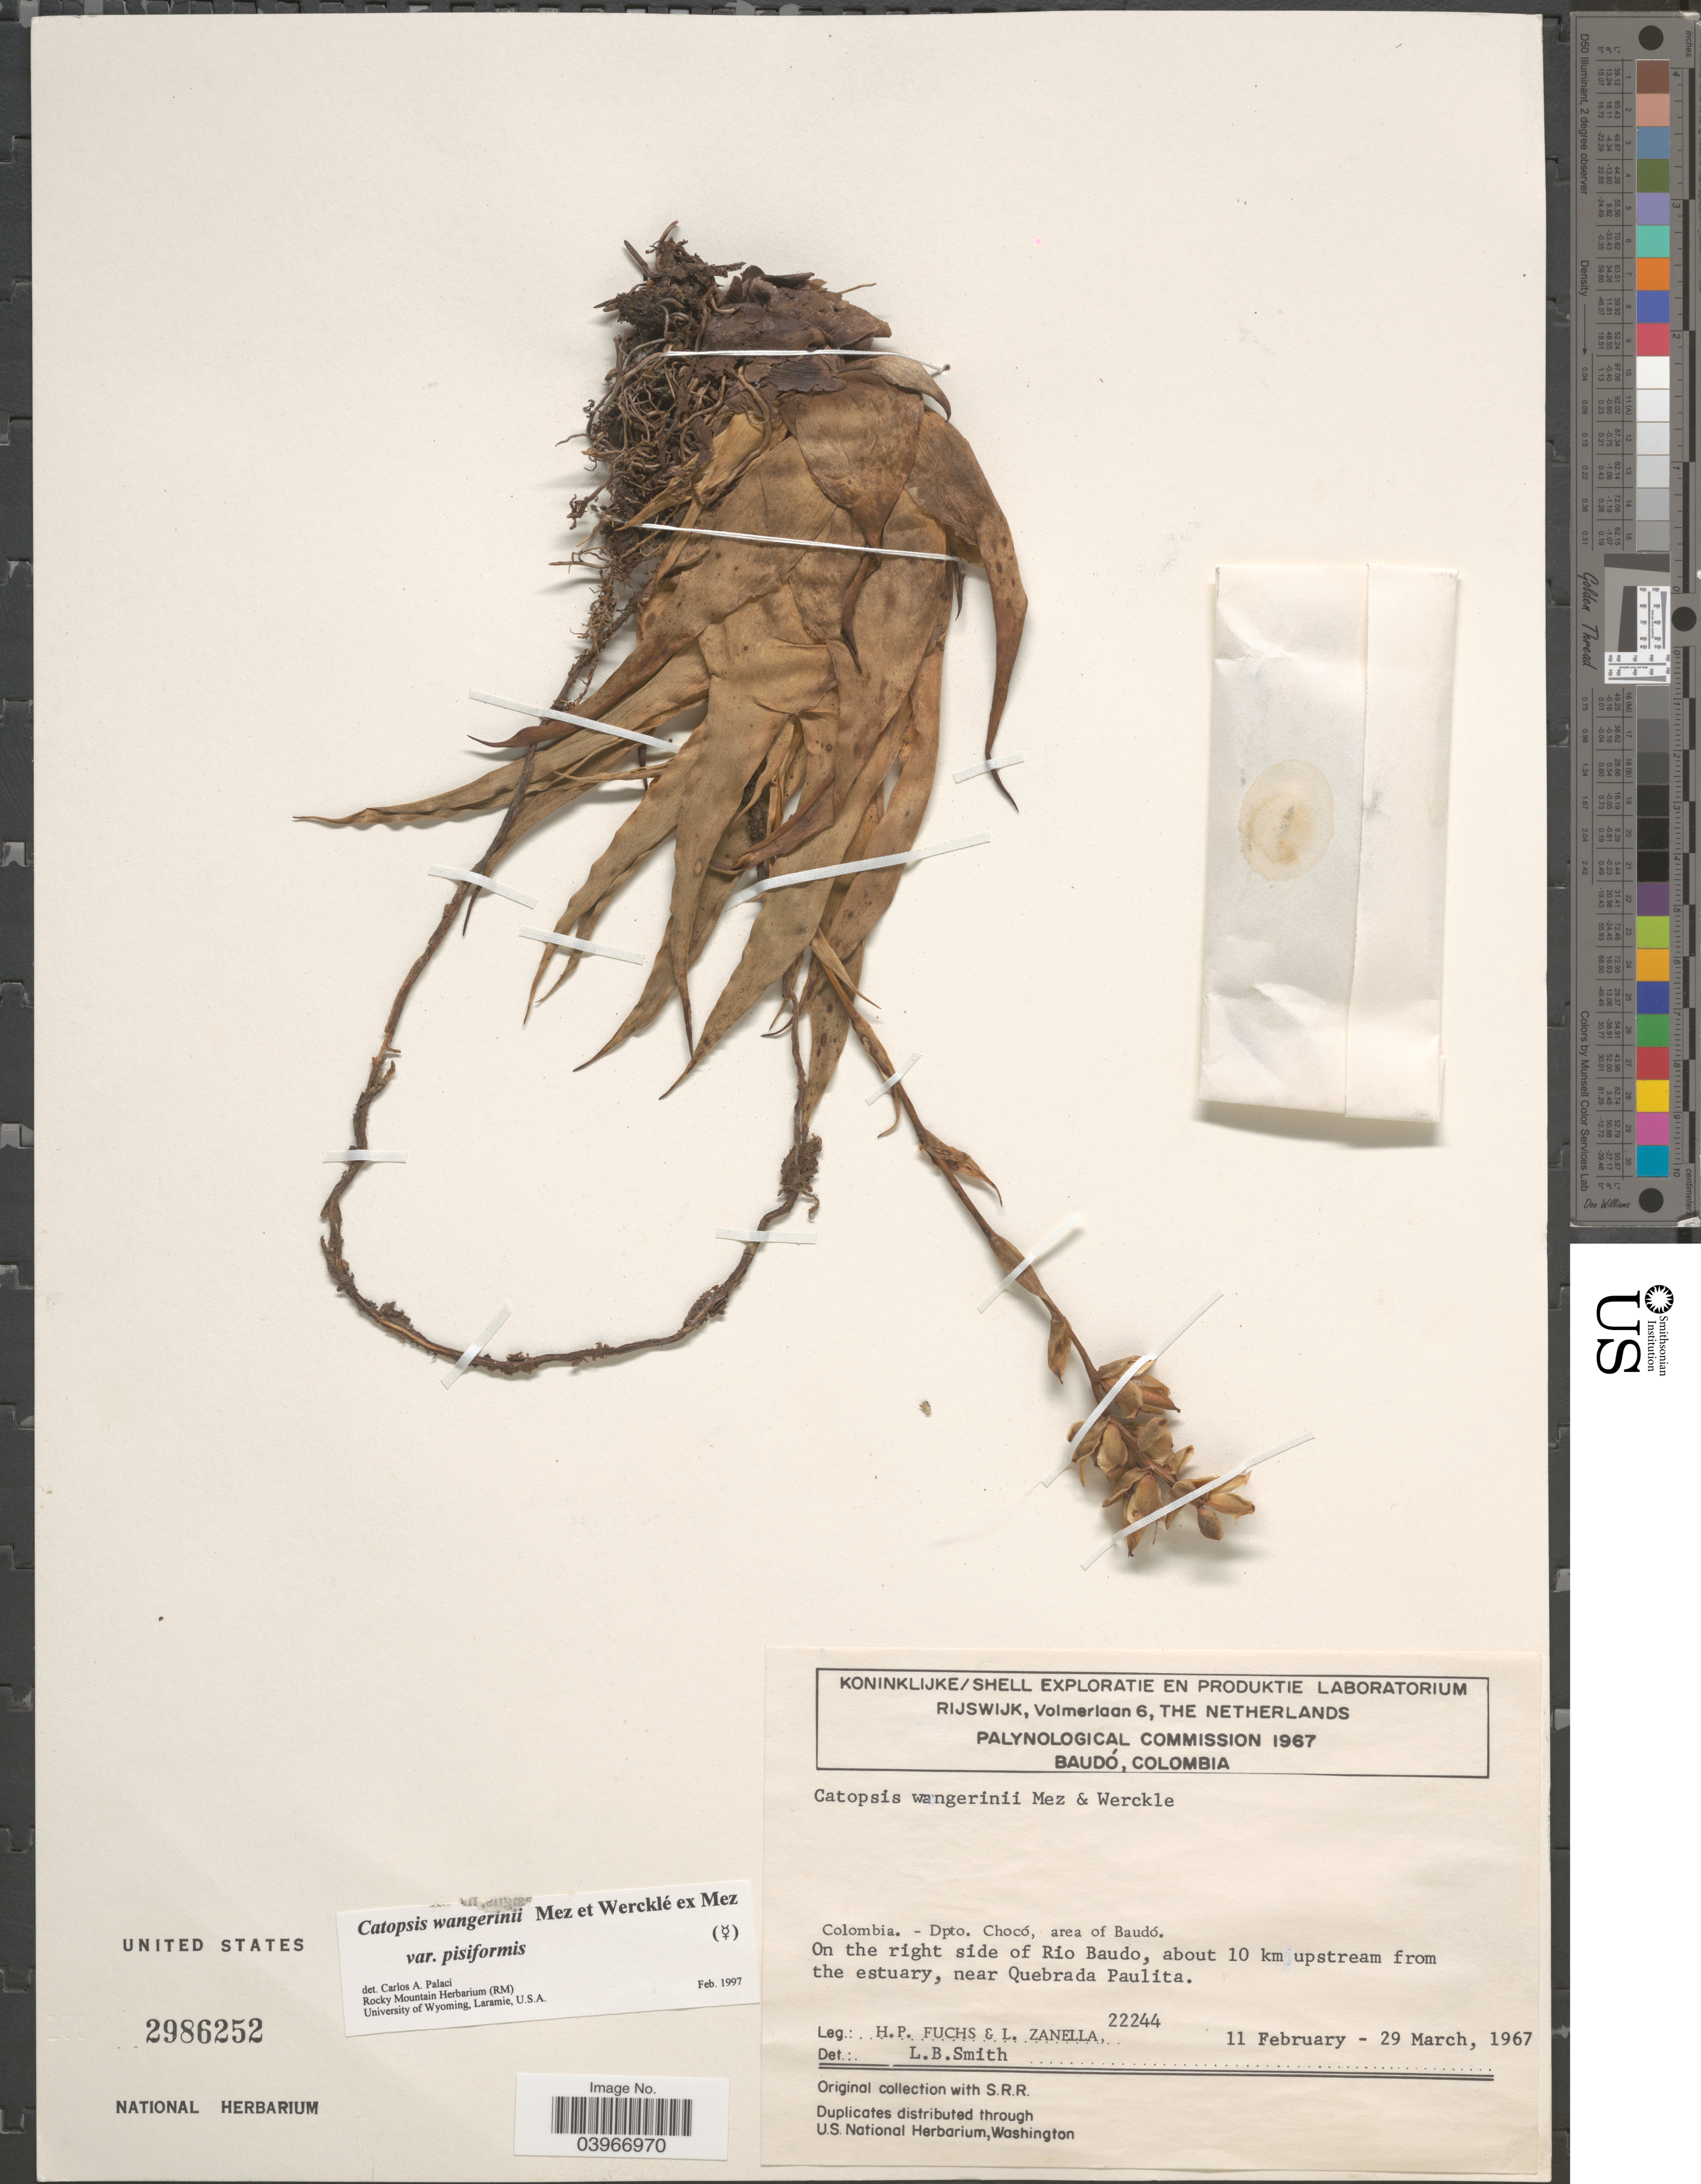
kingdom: Plantae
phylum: Tracheophyta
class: Liliopsida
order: Poales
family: Bromeliaceae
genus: Catopsis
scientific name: Catopsis wangerinii var. pisiformis, ined. Dec. 1997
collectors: H. P. Fuchs & L. Zanella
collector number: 22244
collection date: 1967-02-11/1967-03-29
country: Colombia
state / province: Chocó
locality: Dpto. Chocó, area of Baudó. On the right side of Rio Baudo, about 10 km upstream from the estuary, near Quebrada Paulita.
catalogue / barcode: US 2986252